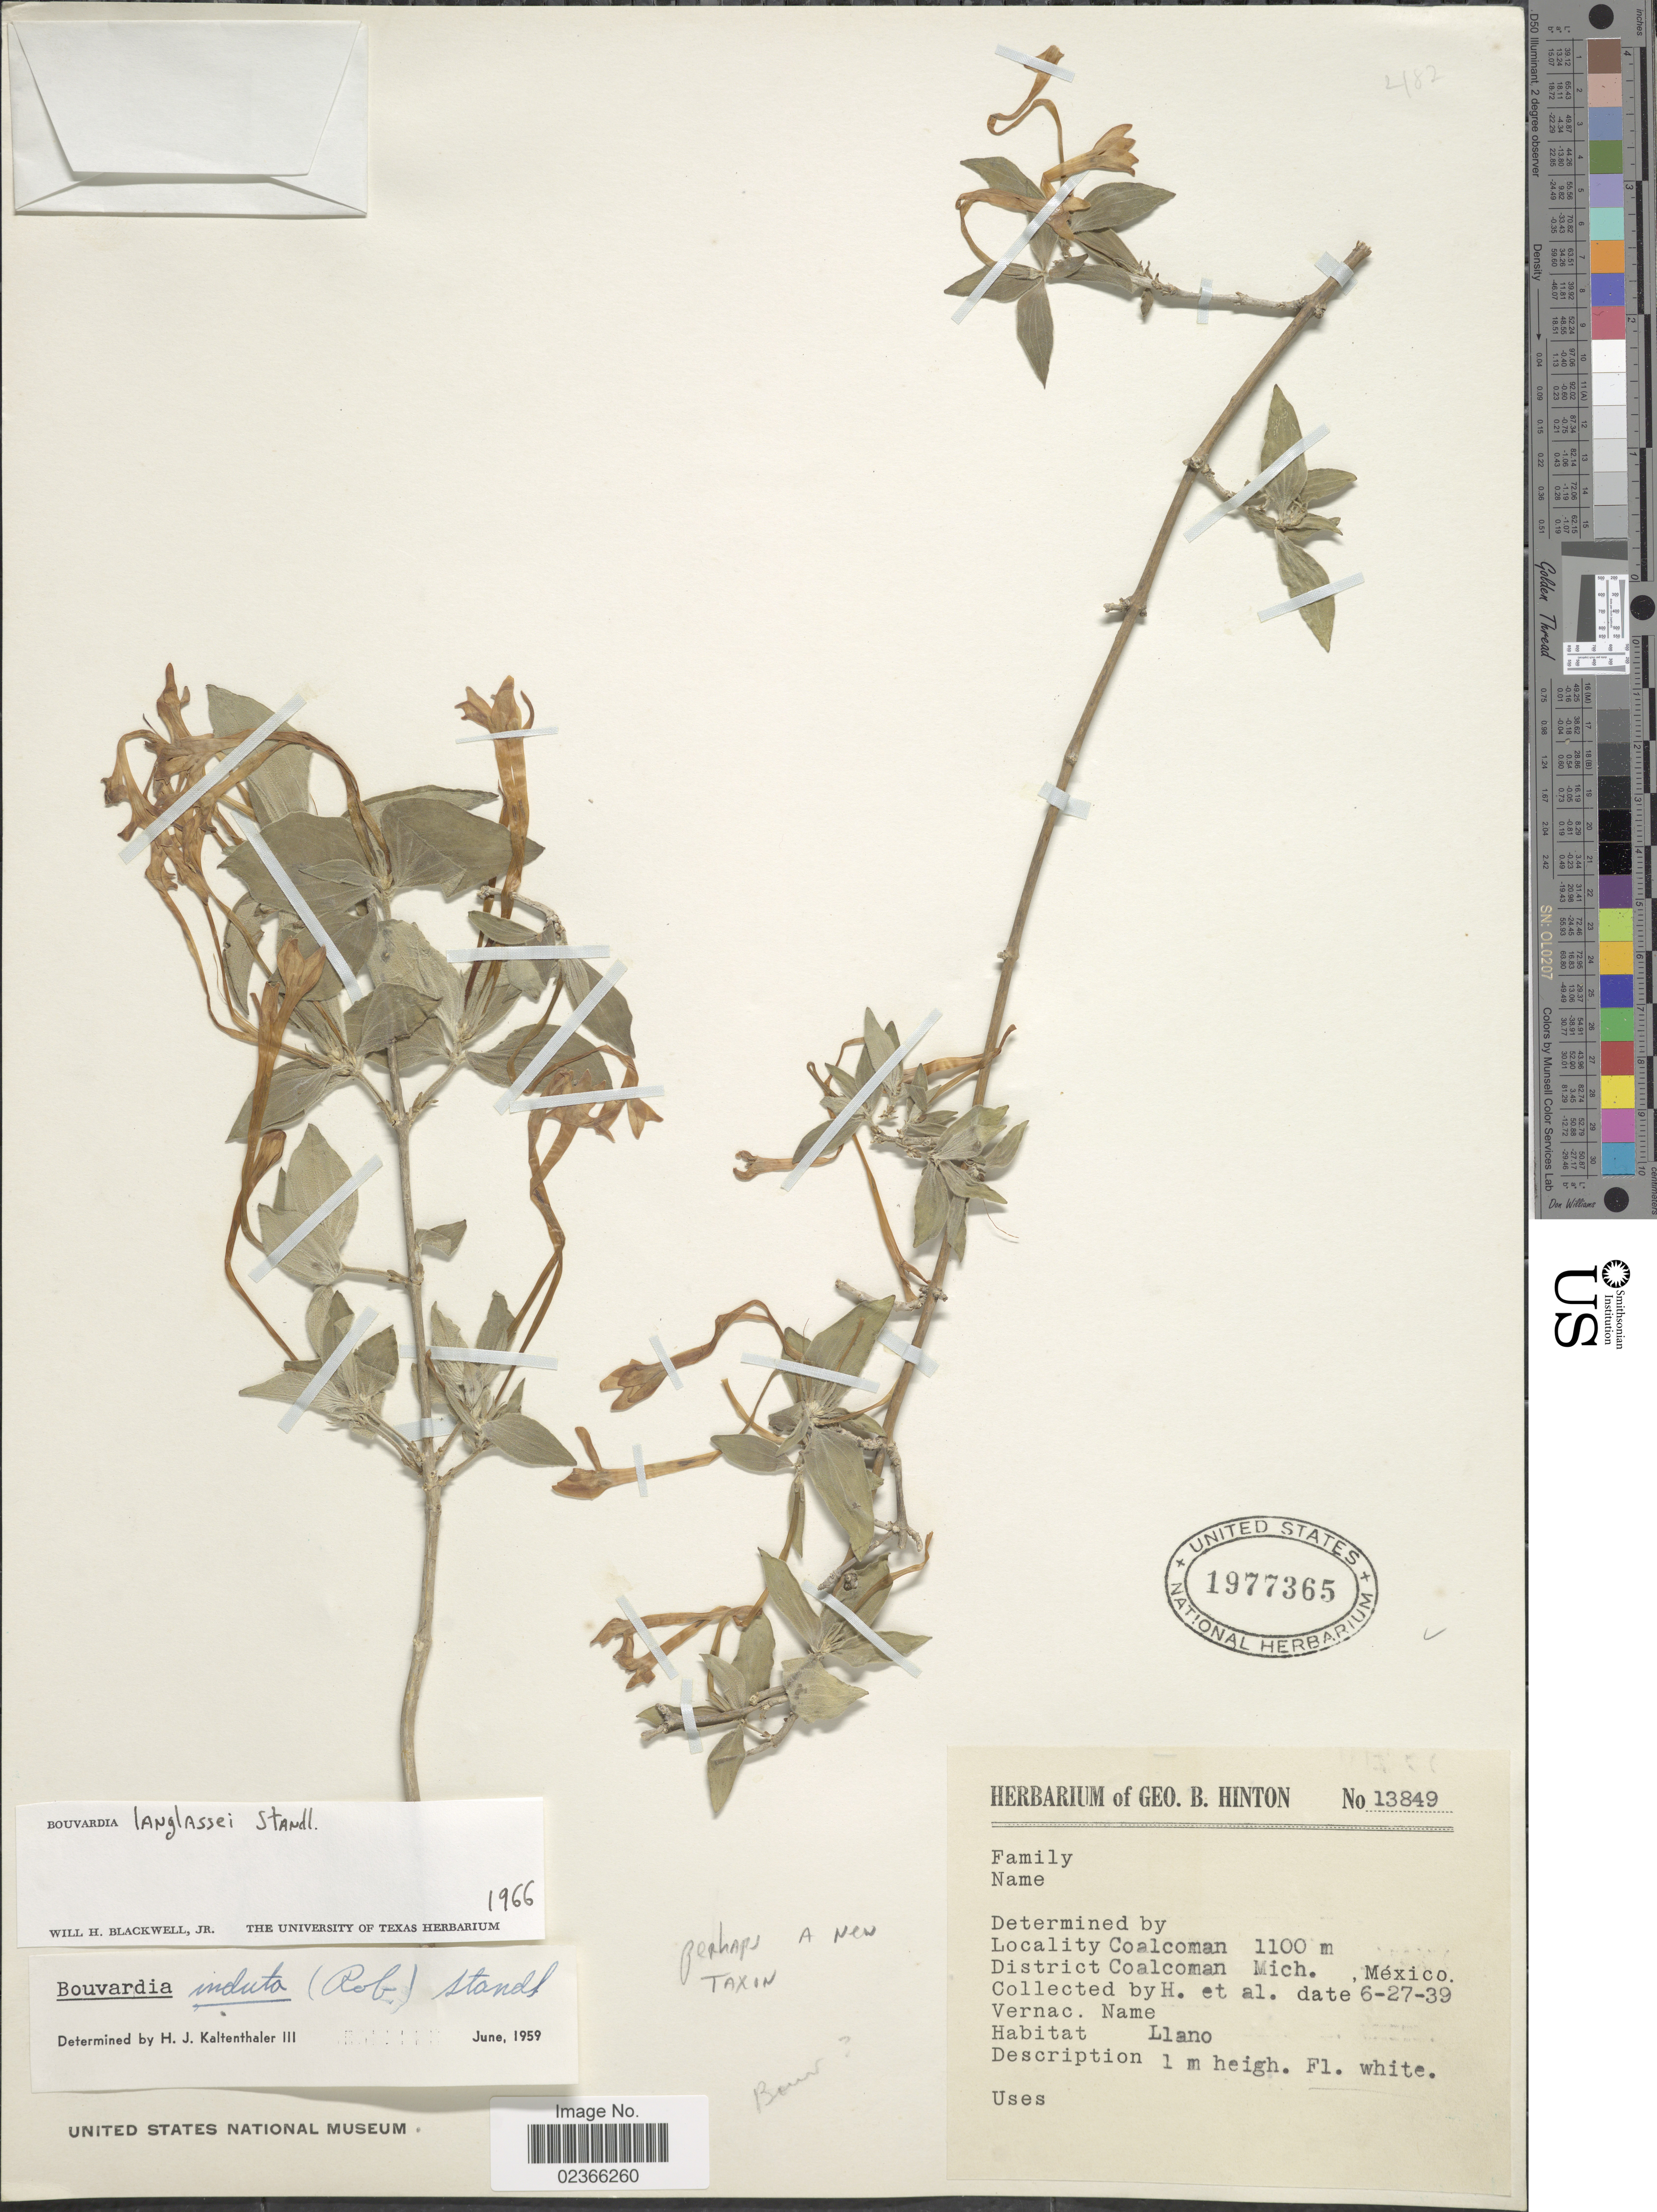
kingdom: Plantae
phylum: Tracheophyta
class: Magnoliopsida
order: Gentianales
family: Rubiaceae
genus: Bouvardia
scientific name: Bouvardia langlassei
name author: Standl.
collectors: G. B. Hinton & et al.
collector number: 13849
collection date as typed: Transcribed d/m/y: 27/6/39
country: Mexico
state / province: Michoacán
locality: Coalcoman, Coalcoman Mich.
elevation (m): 1100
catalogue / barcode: US 1977365